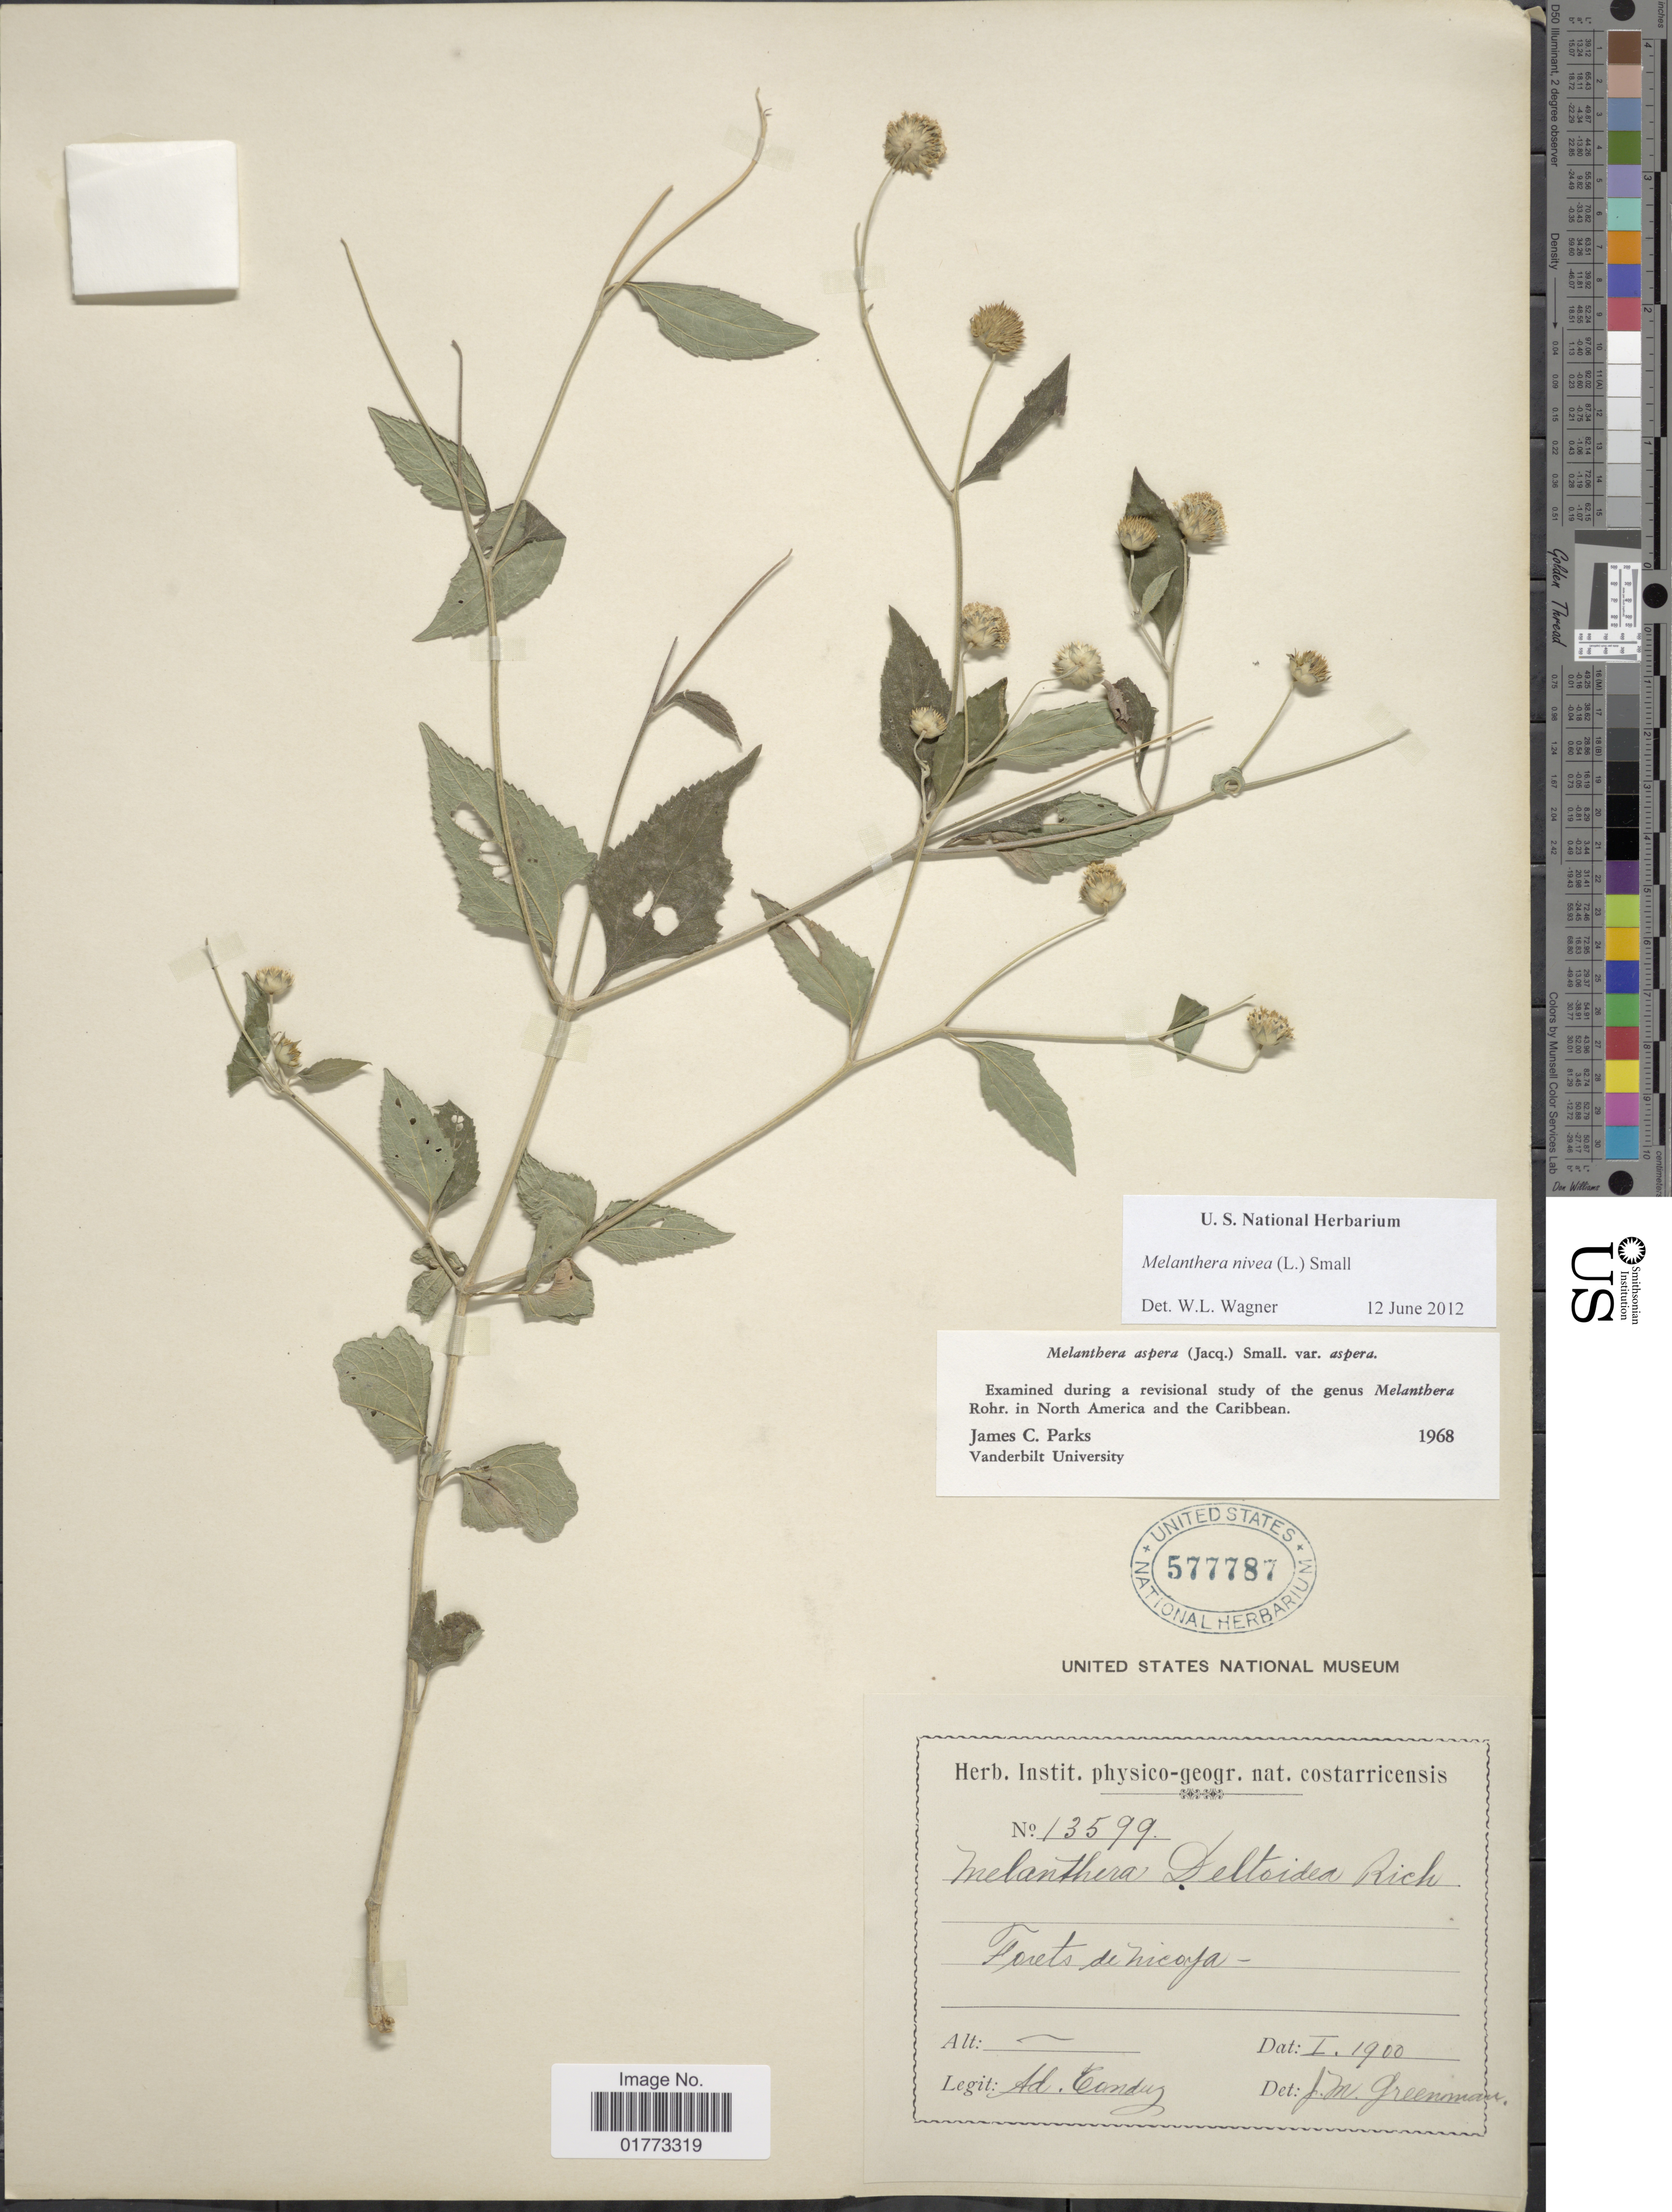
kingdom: Plantae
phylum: Tracheophyta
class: Magnoliopsida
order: Asterales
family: Asteraceae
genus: Melanthera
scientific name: Melanthera nivea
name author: (L.) Small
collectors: A. Tonduz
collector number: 13599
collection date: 1900-01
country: Costa Rica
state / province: Guanacaste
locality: forêt de Nicoya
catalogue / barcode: US 577787